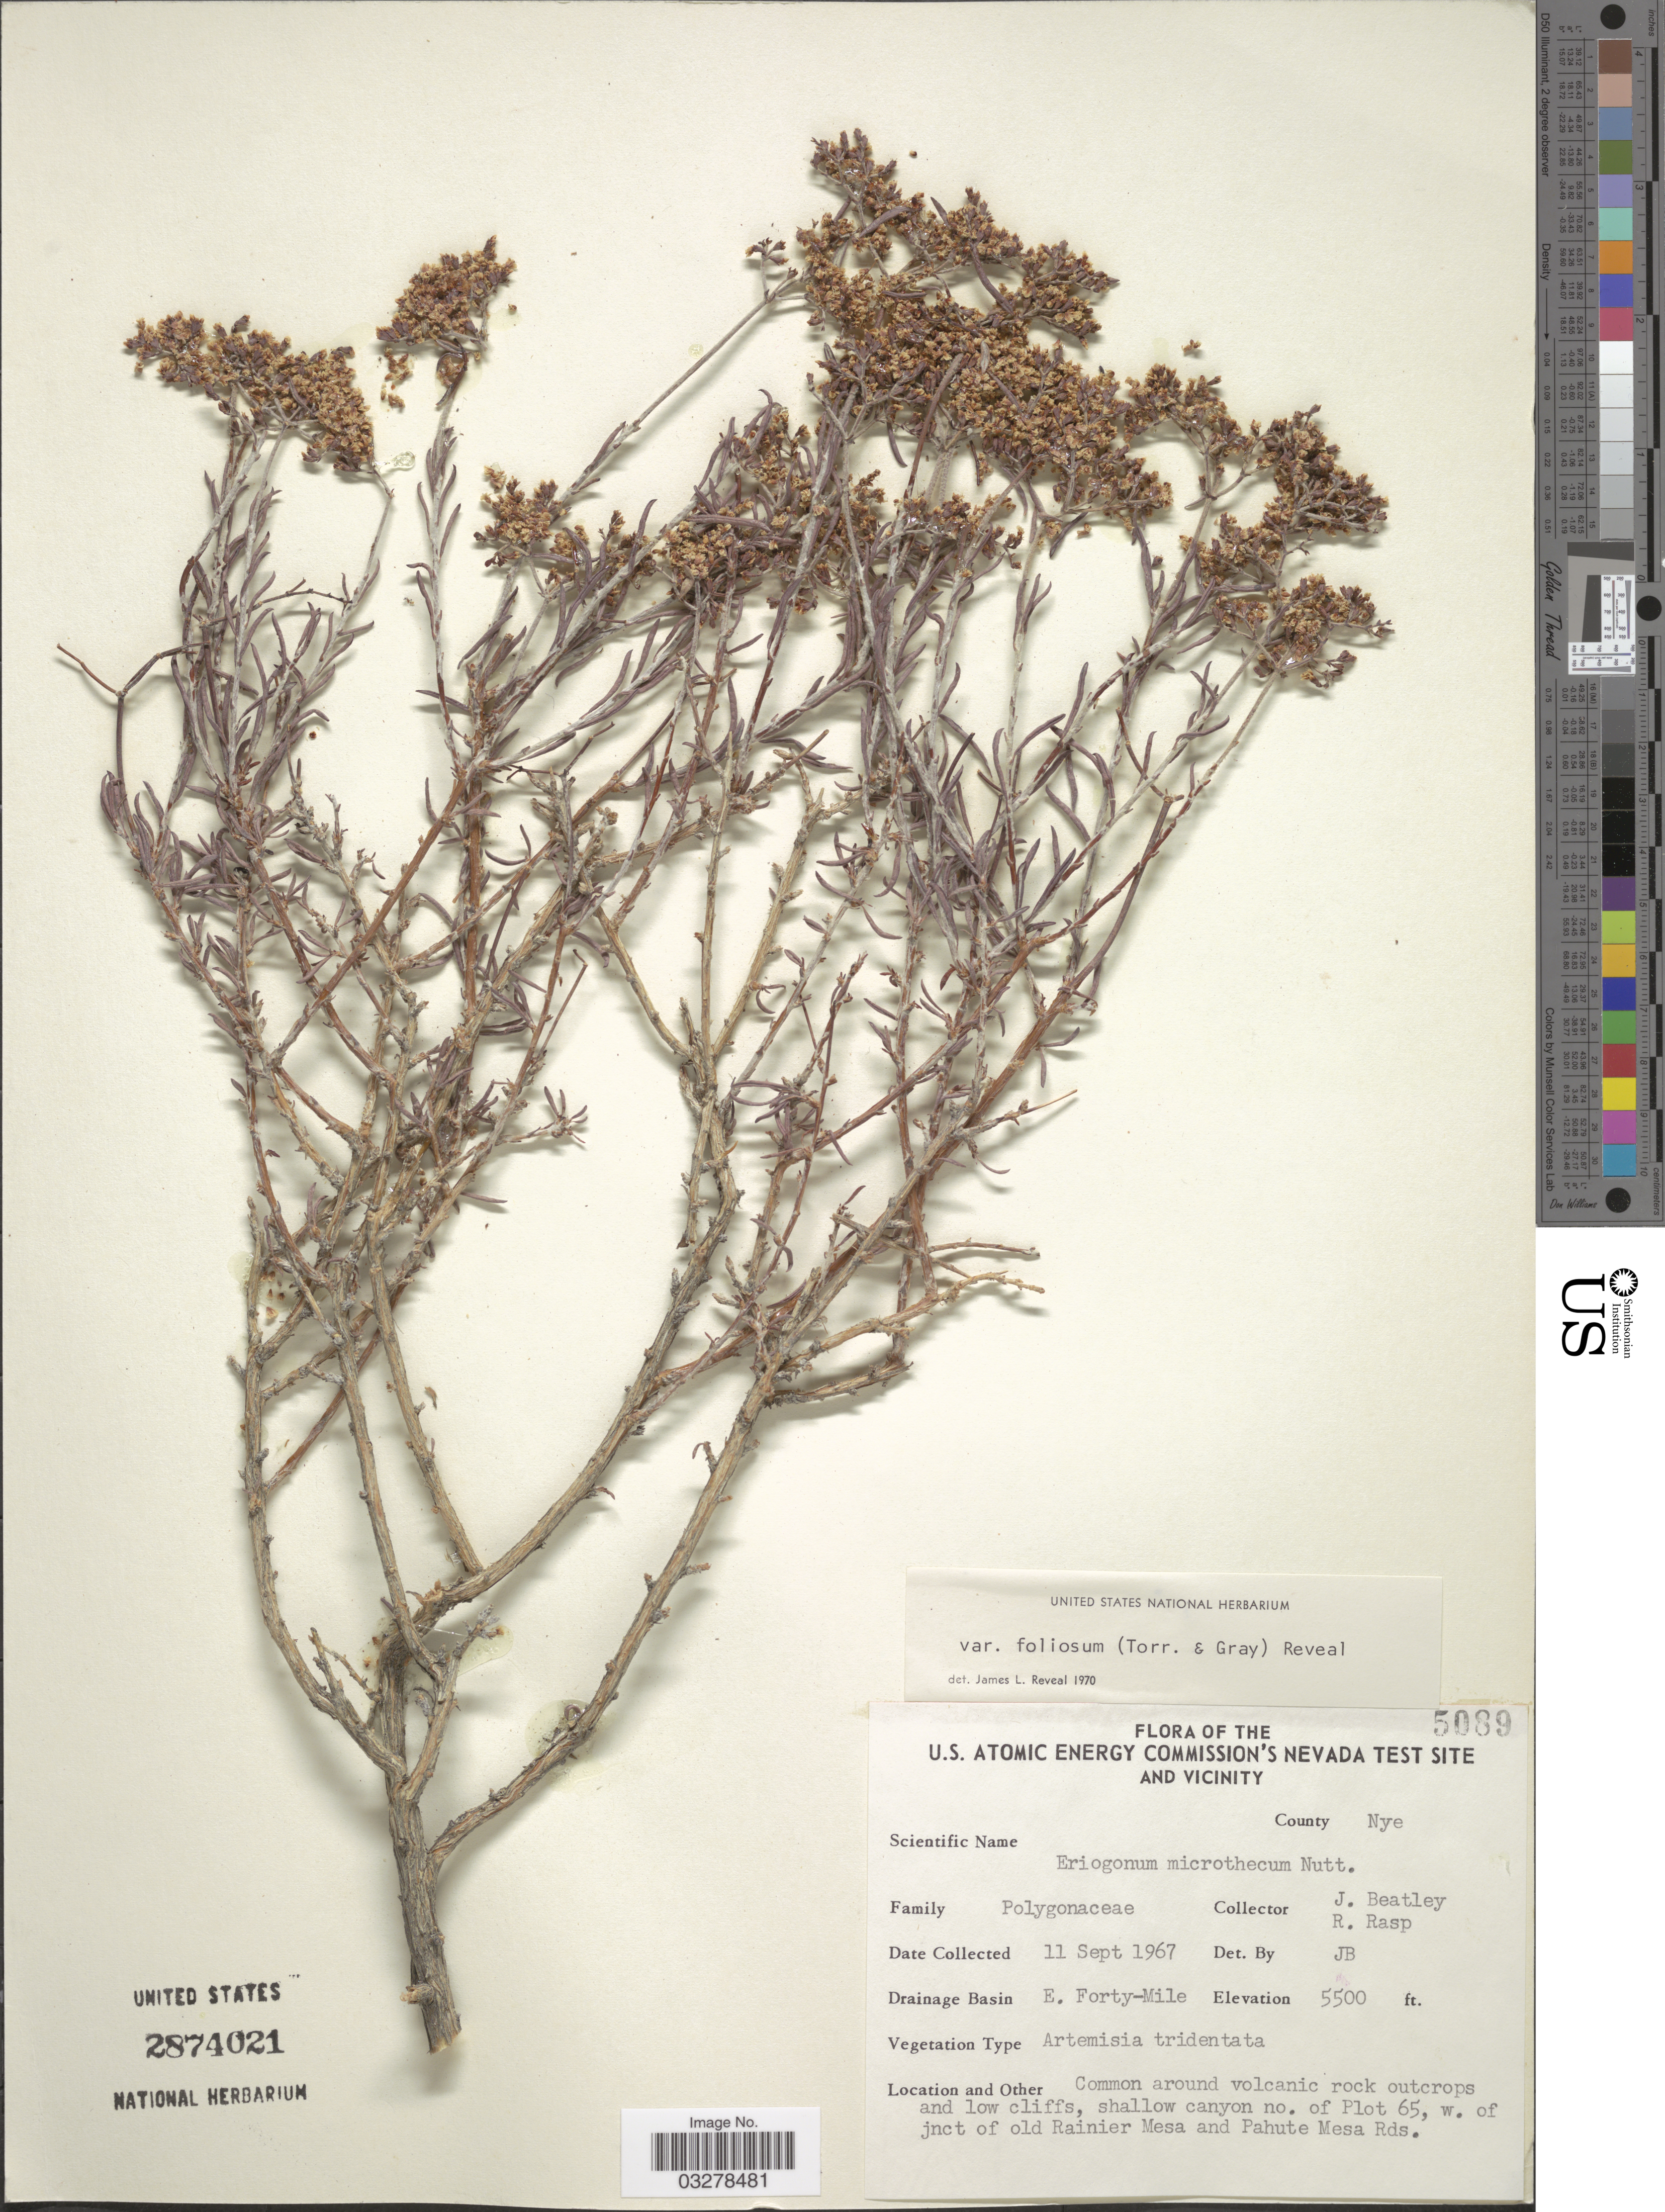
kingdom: Plantae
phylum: Tracheophyta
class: Magnoliopsida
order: Caryophyllales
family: Polygonaceae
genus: Eriogonum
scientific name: Eriogonum microtheca var. foliosum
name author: (Torr. & A. Gray) Reveal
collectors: J. C. Beatley & R. Rasp.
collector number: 5089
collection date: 1967-09-11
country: United States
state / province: Nevada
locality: U.S. Atomic Energy Commission's Nevada Test Site and Vicinity. County Nye. Drainage Basin E. Forty-Mile. Shallow canyon no. of Plot 65, w. of jnct of old Rainier Mesa and Pahute Mesa Rds.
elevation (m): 1676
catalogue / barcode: US 2874021